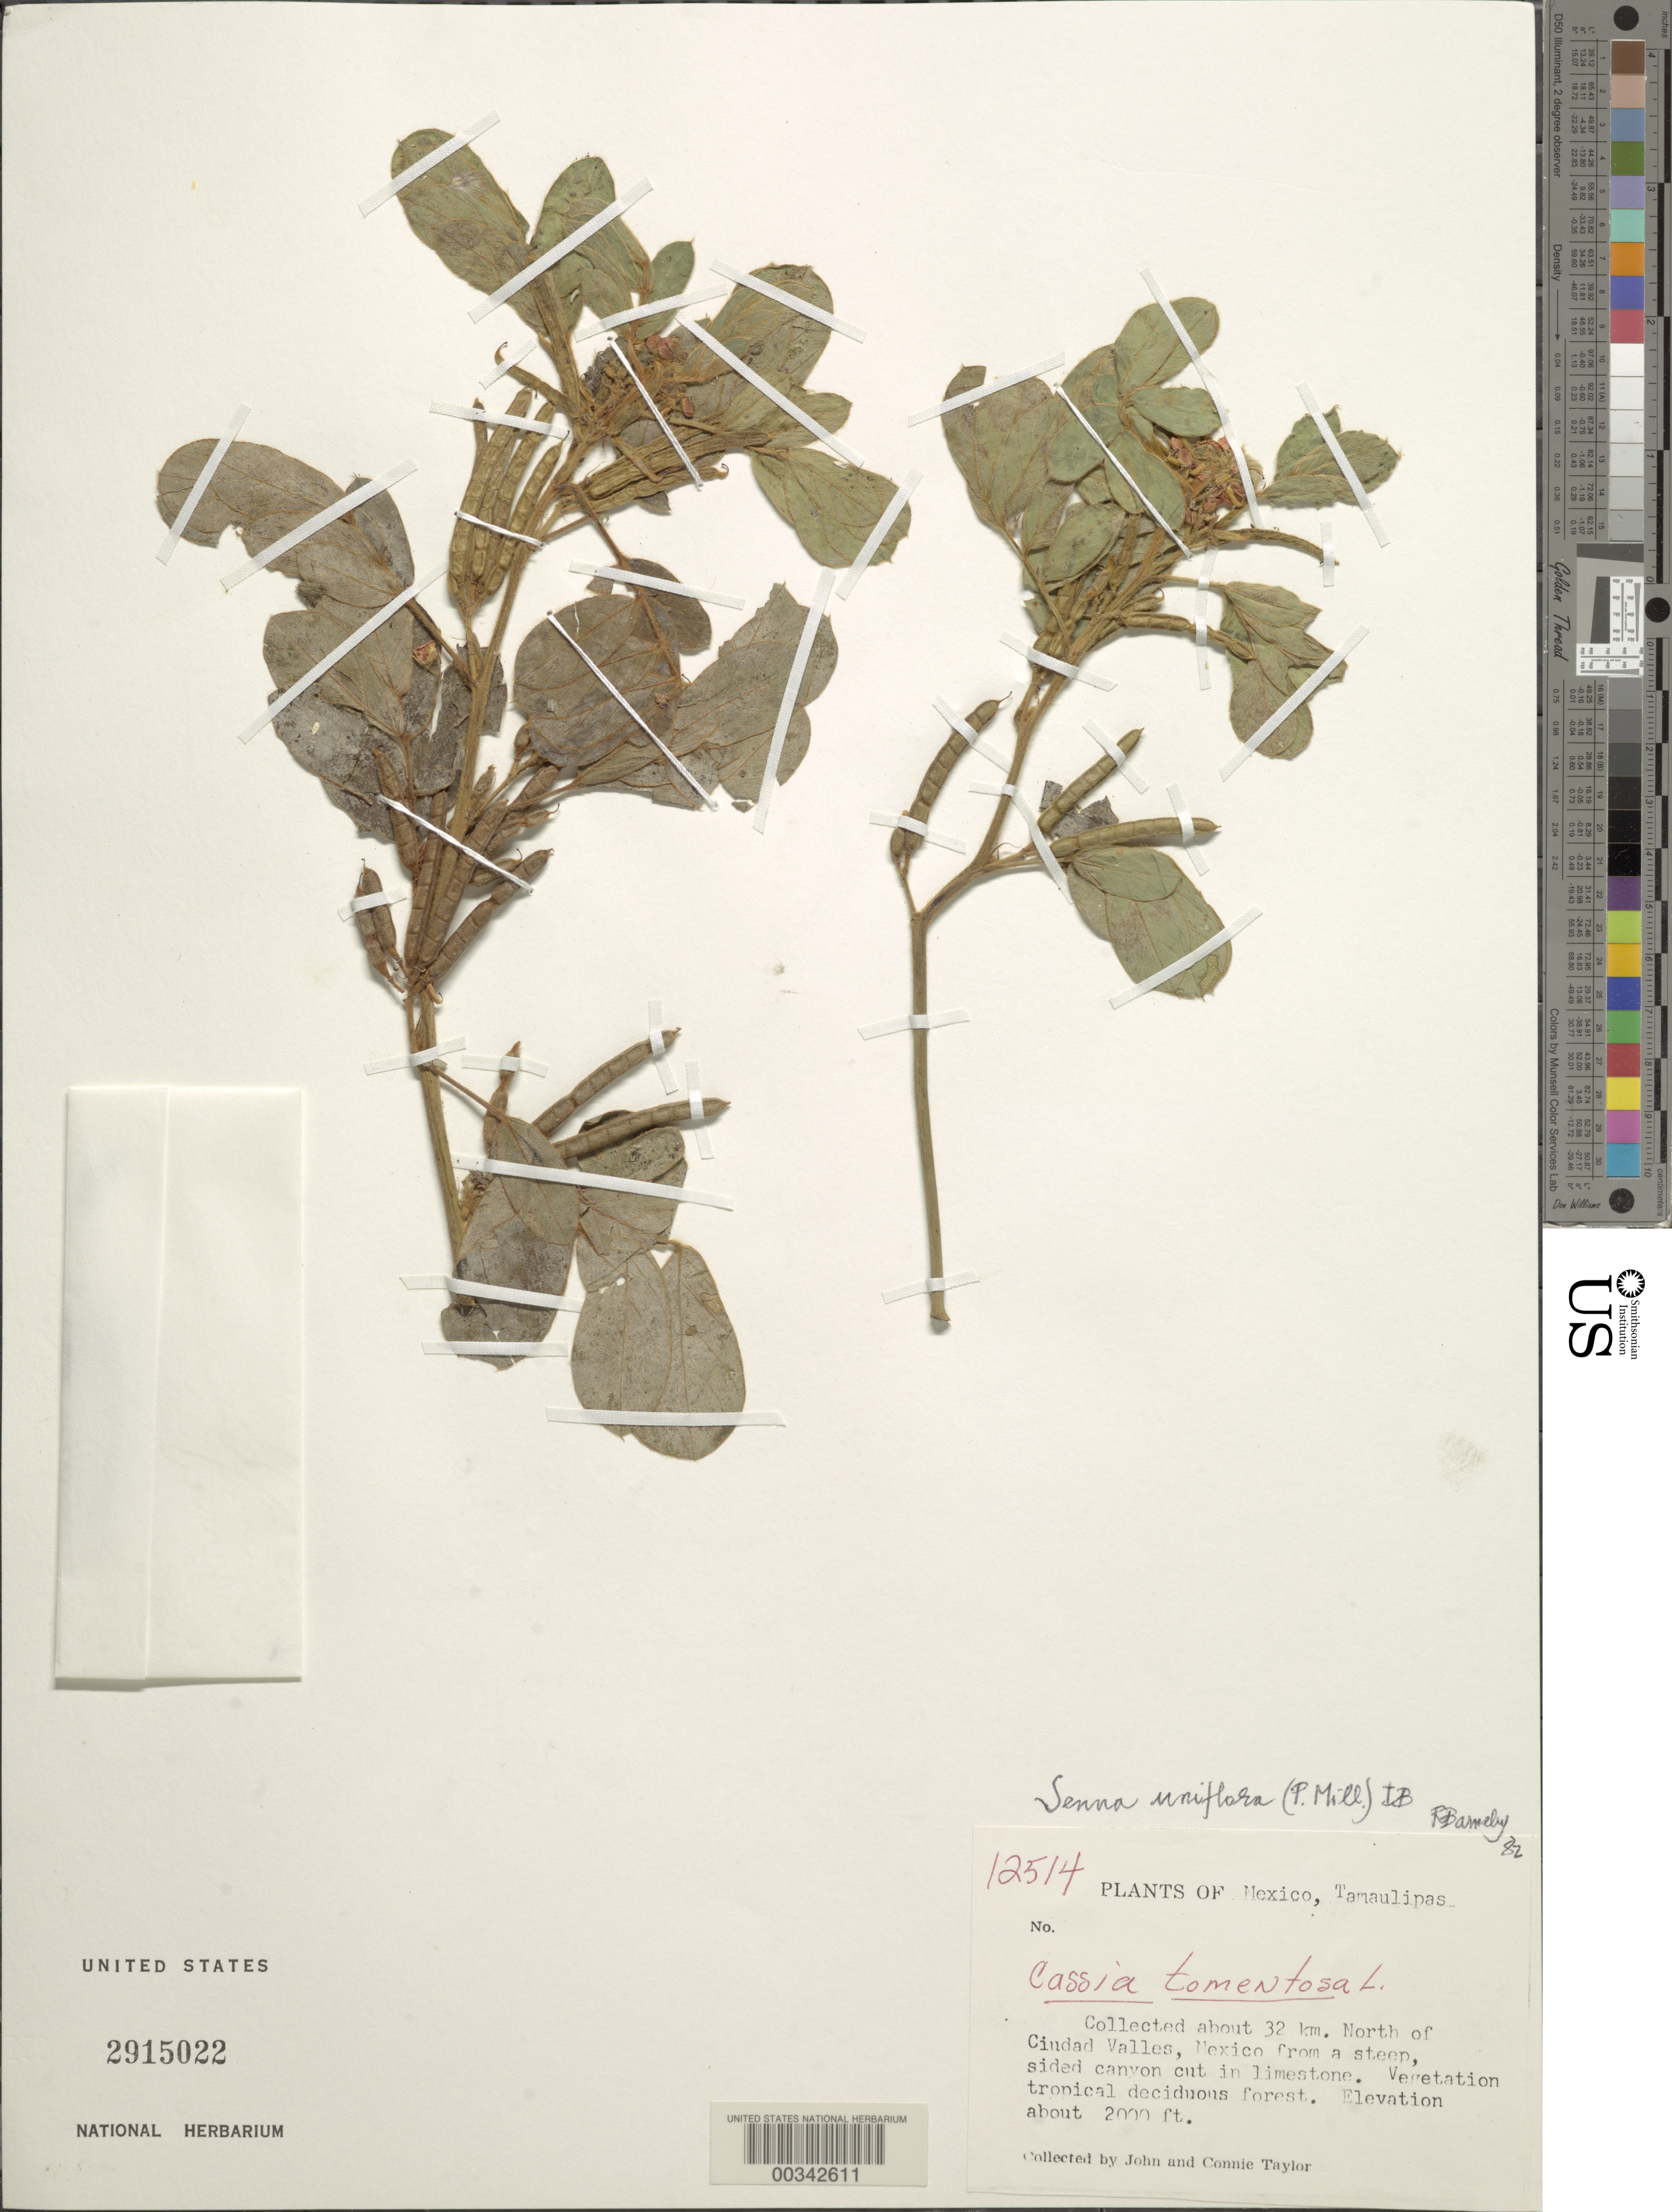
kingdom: Plantae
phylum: Tracheophyta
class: Magnoliopsida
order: Fabales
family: Fabaceae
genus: Senna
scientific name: Senna uniflora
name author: (Mill.) H.S. Irwin & Barneby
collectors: J. Taylor & C. Taylor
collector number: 12514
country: Mexico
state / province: Tamaulipas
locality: About 32 km N of Ciudad Valles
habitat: Steep sided canyon cut in limestone; tropical deciduous forest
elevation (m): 610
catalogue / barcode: US 2915022